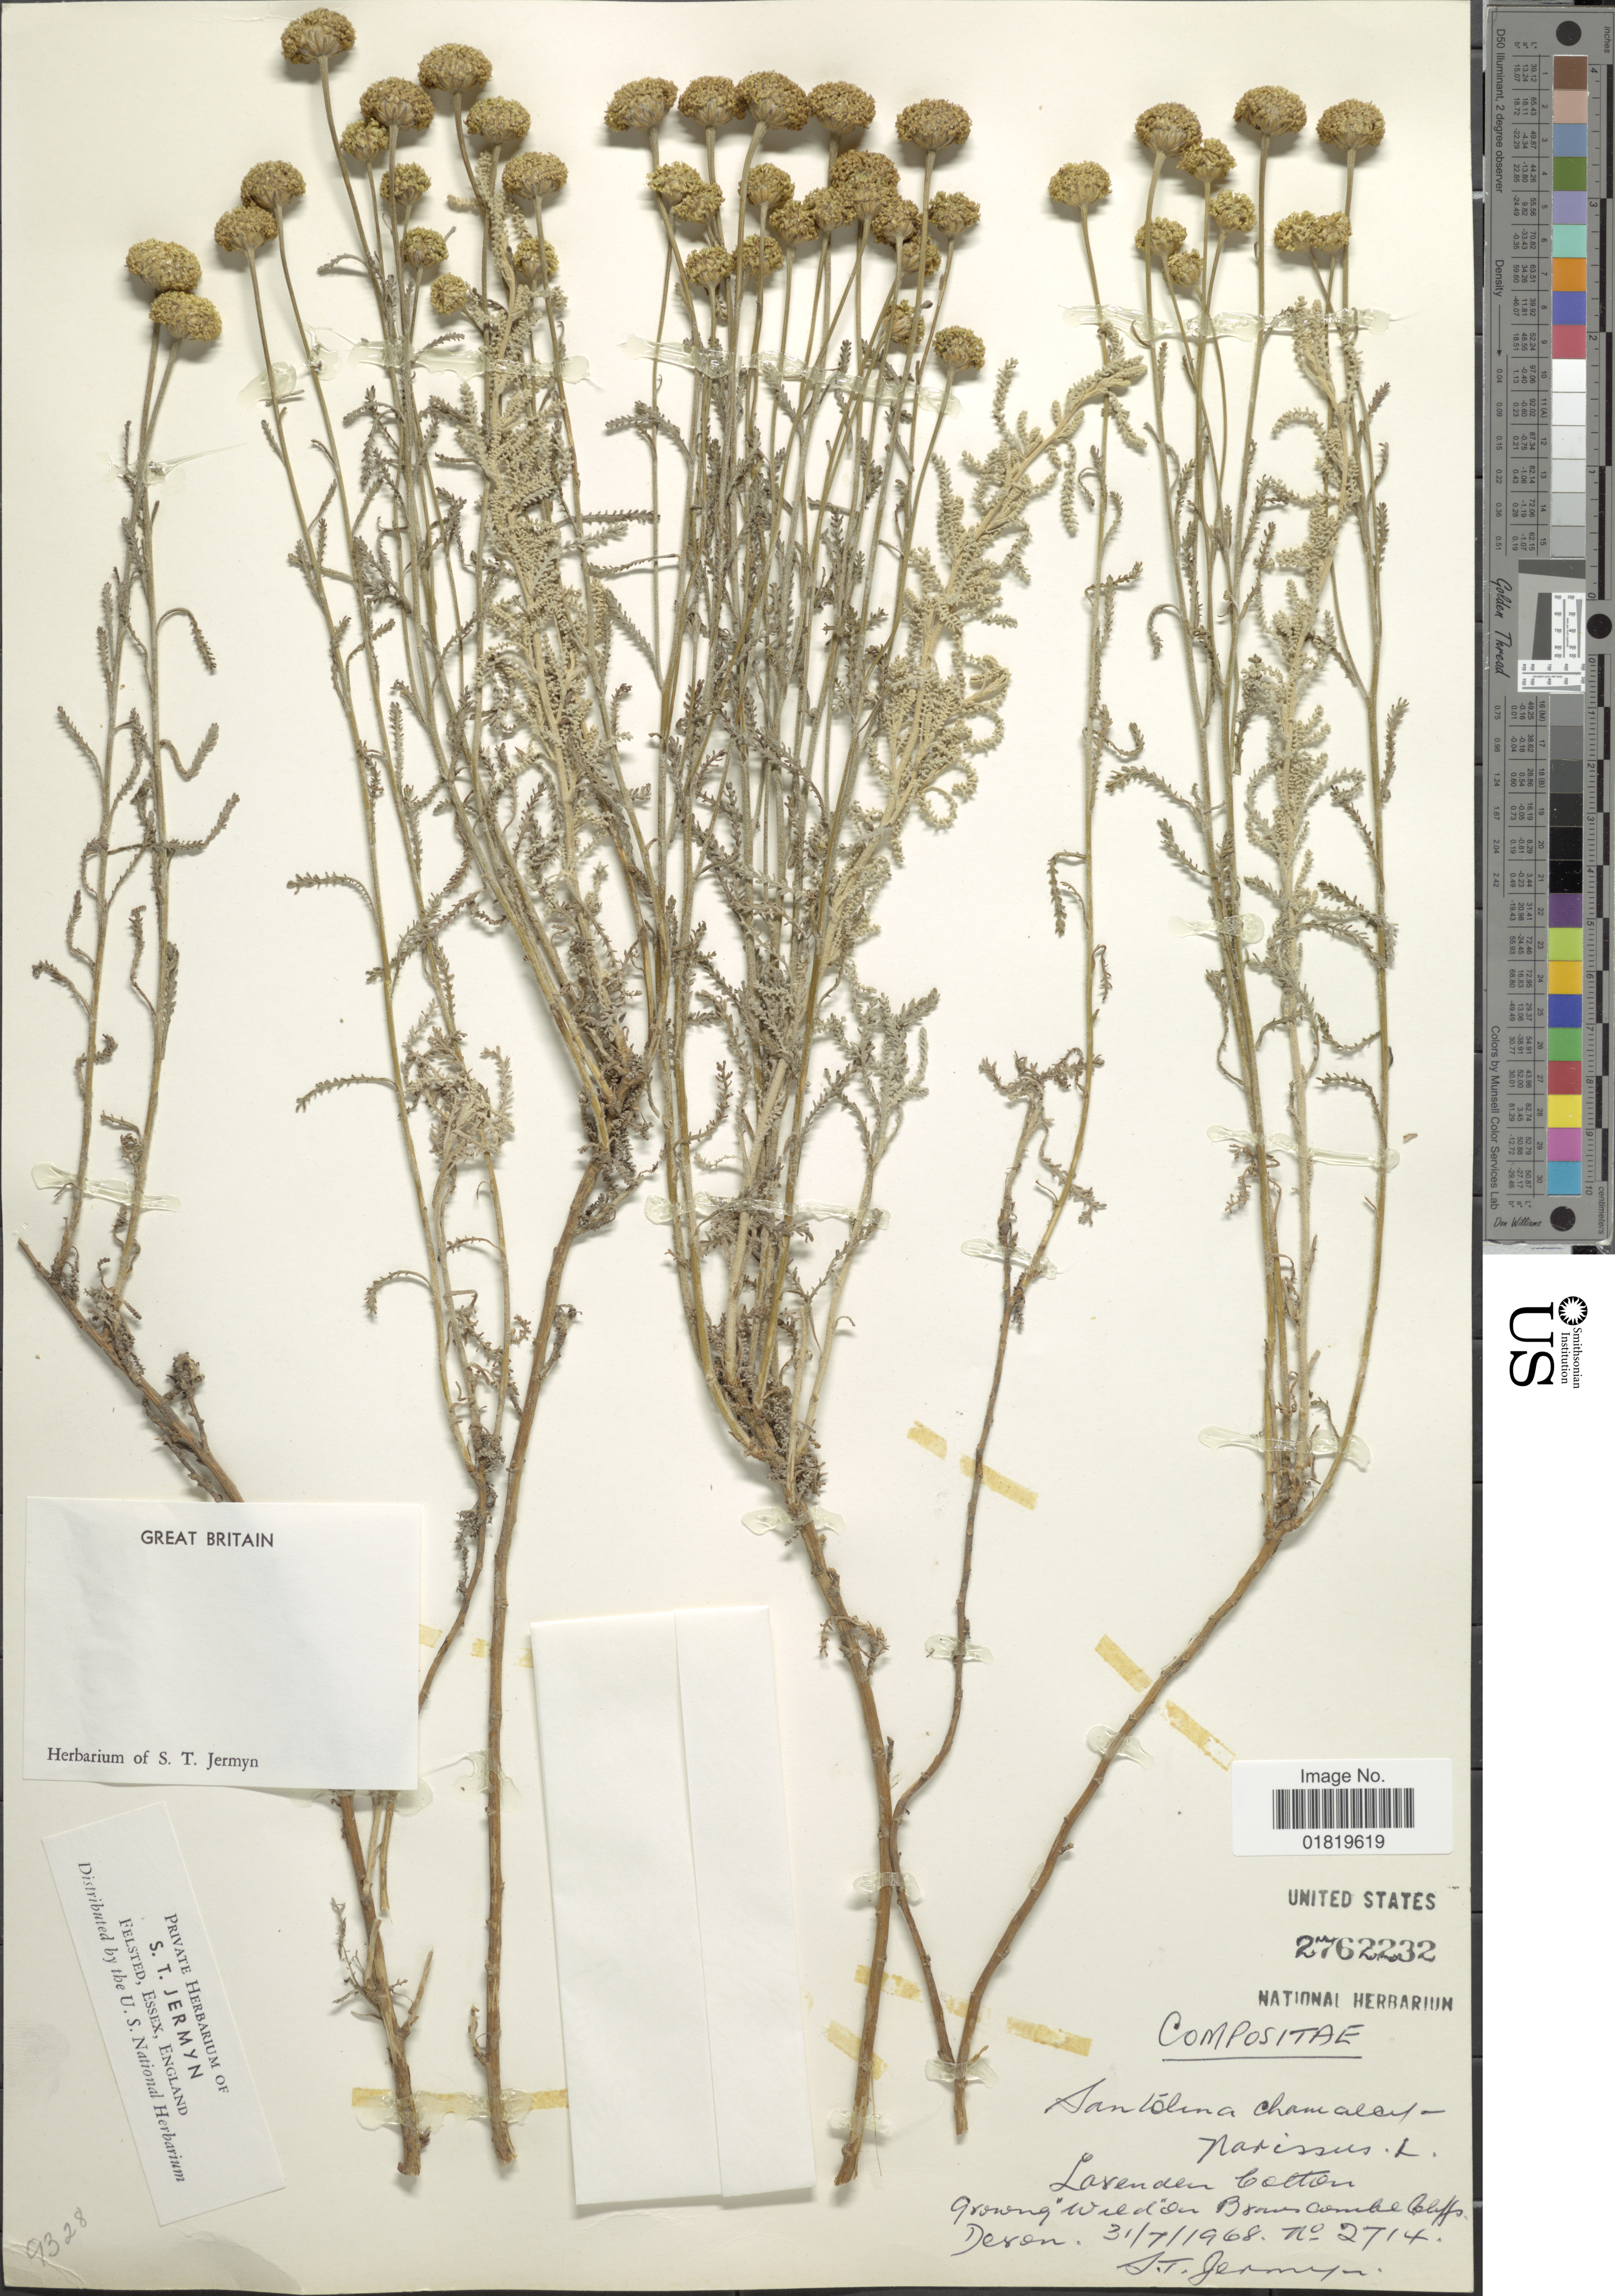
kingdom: Plantae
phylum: Tracheophyta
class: Magnoliopsida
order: Asterales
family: Asteraceae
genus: Santolina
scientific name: Santolina chamaecyparissus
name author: L.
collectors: S. Jermyn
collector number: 2714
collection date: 1968-07-31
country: United Kingdom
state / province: England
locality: Branscombe cliffs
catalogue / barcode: US 2762232